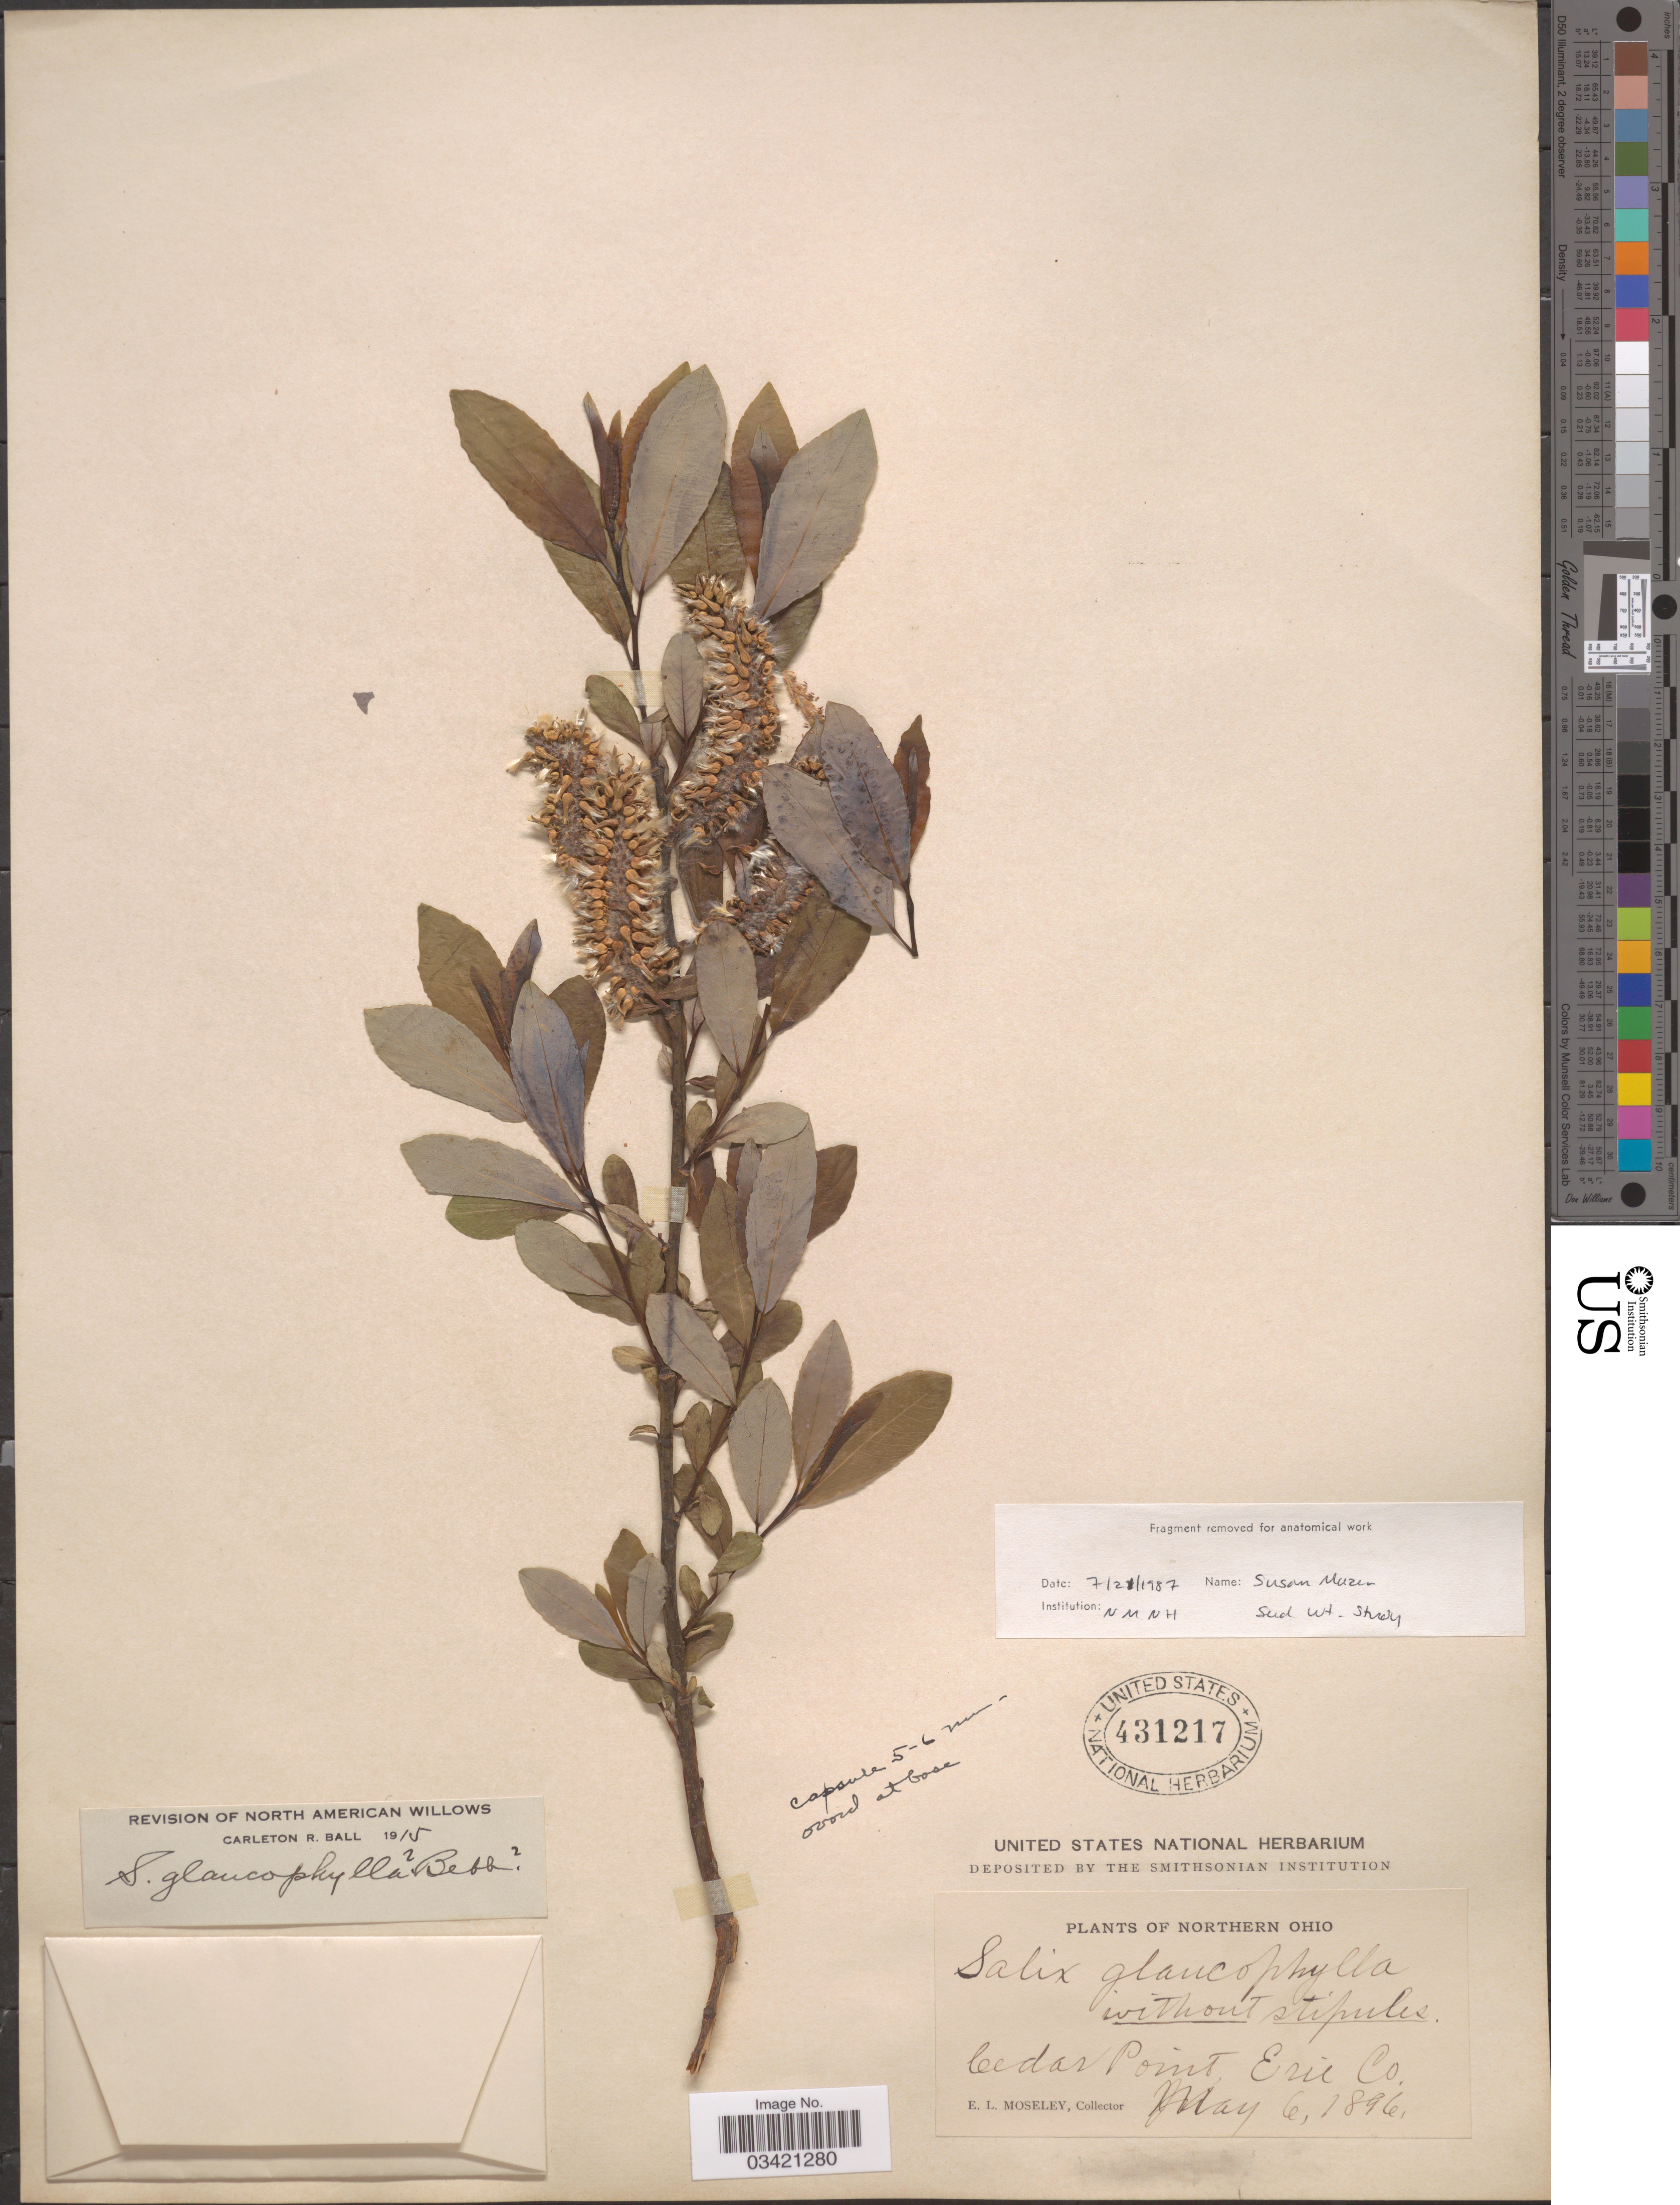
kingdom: Plantae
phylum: Tracheophyta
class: Magnoliopsida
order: Malpighiales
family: Salicaceae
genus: Salix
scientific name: Salix glaucophylla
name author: Andersson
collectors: E. Moseley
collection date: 1896-05-06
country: United States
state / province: Ohio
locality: Northern Ohio. Cedar Point, Erie Co.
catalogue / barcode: US 431217